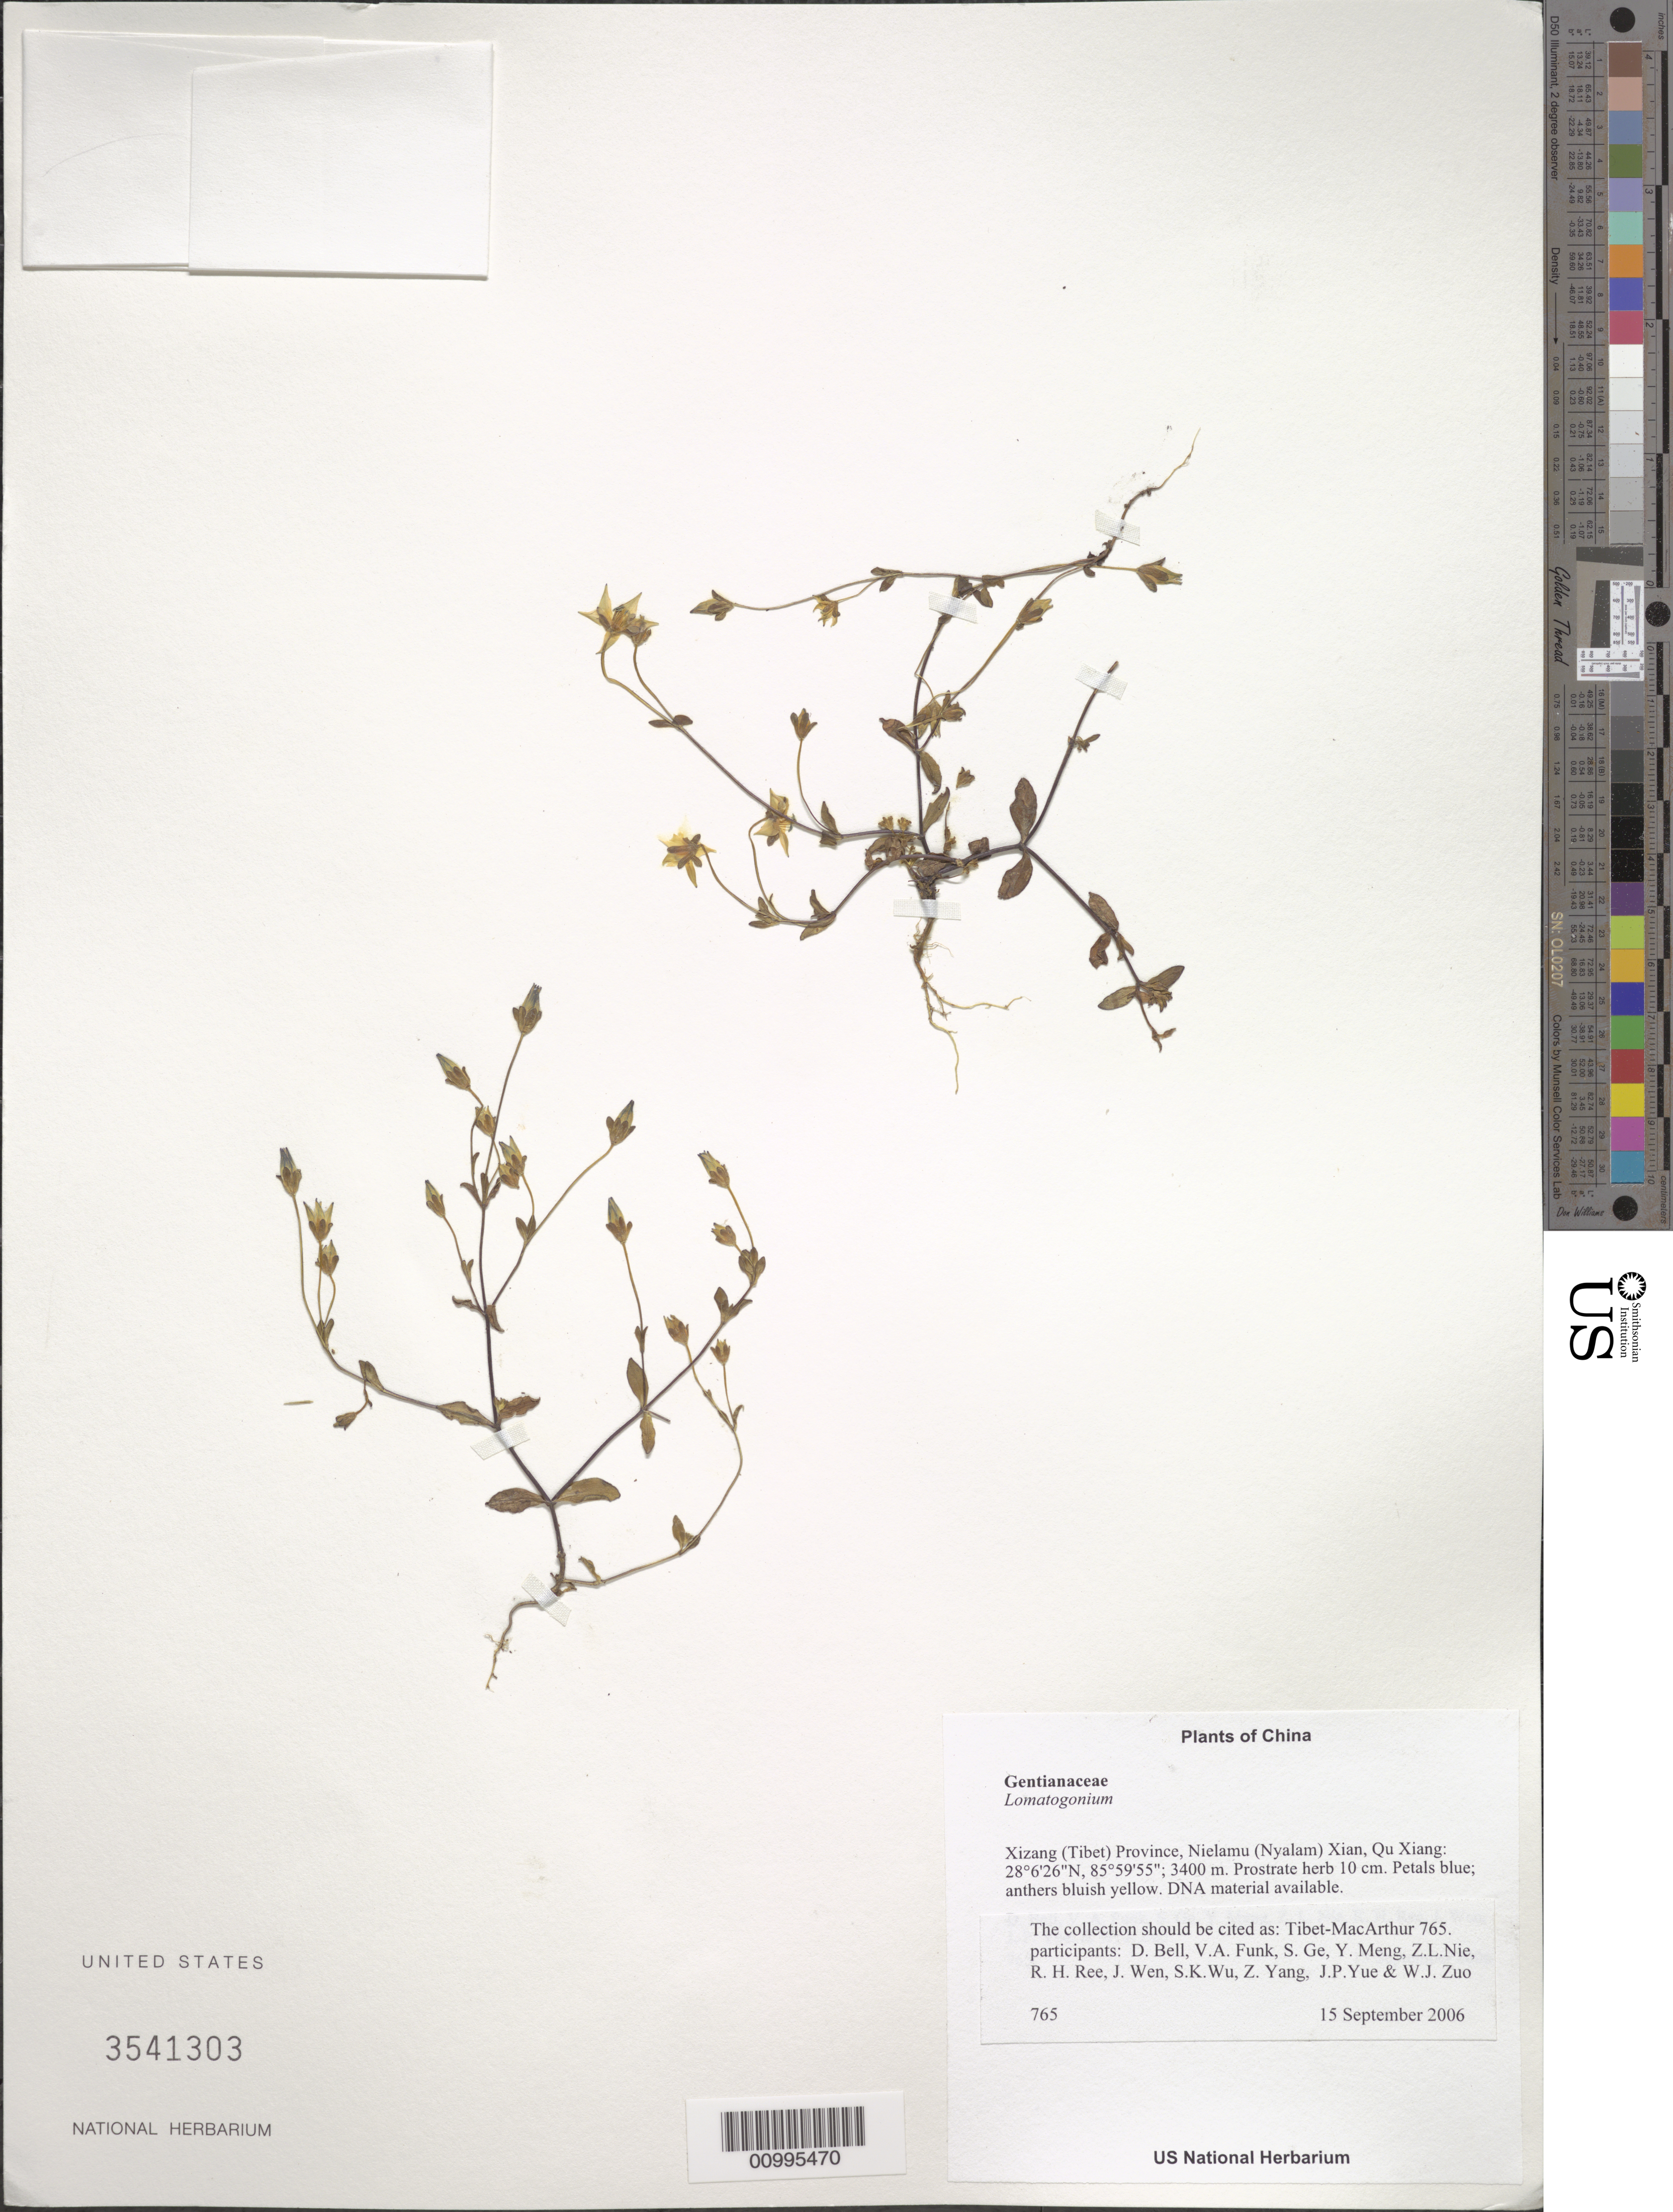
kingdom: Plantae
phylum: Tracheophyta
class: Magnoliopsida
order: Gentianales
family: Gentianaceae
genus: Lomatogonium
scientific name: Lomatogonium sp.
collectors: Tibet-MacArthur, D. A. Bell, V. Funk, S. Ge, Y. Meng, Z. Nie, R. Ree, J. Wen, J. Yue & W. Zuo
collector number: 765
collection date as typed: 15 Sep 2006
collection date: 2006-09-15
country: China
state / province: Xizang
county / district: Nielamu (Nyalam) Xian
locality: Qu Xiang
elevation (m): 3400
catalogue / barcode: US 3541303